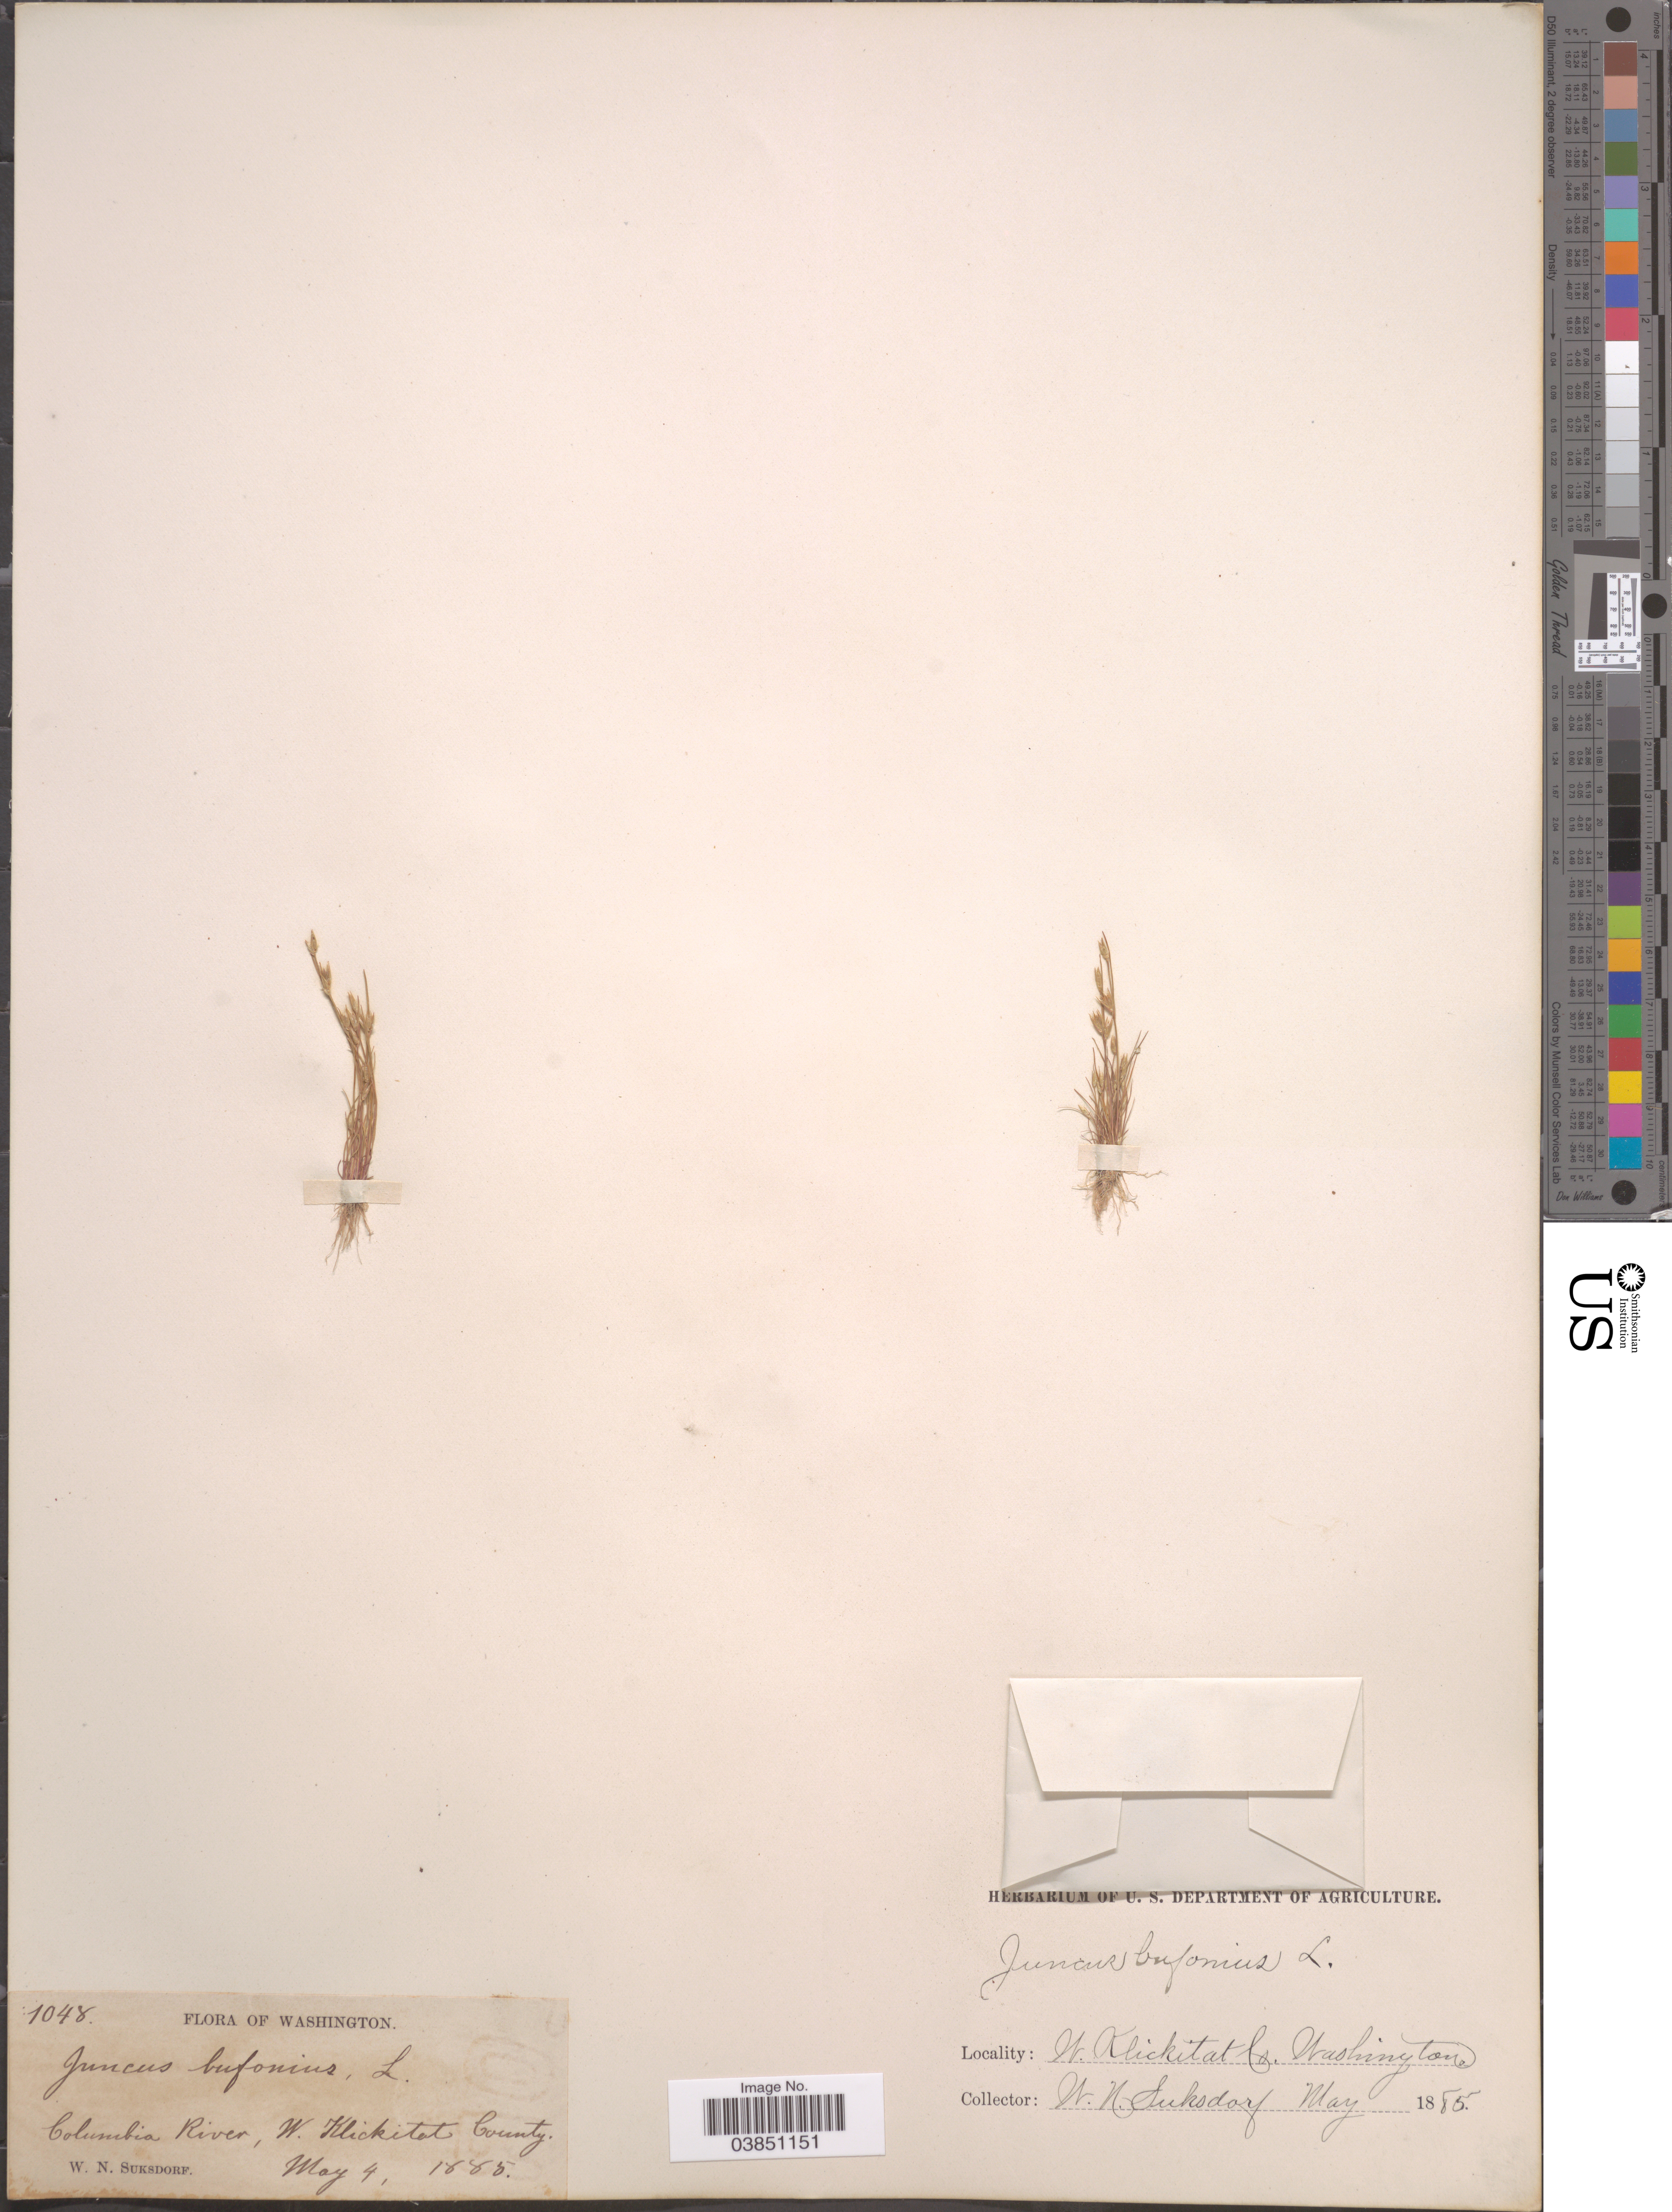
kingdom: Plantae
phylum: Tracheophyta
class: Liliopsida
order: Poales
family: Juncaceae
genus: Juncus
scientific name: Juncus bufonius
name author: L.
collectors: W. N. Suksdorf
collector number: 1048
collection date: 1885-05-04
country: United States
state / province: Washington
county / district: Klickitat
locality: Columbia River, W. Klickitat County.